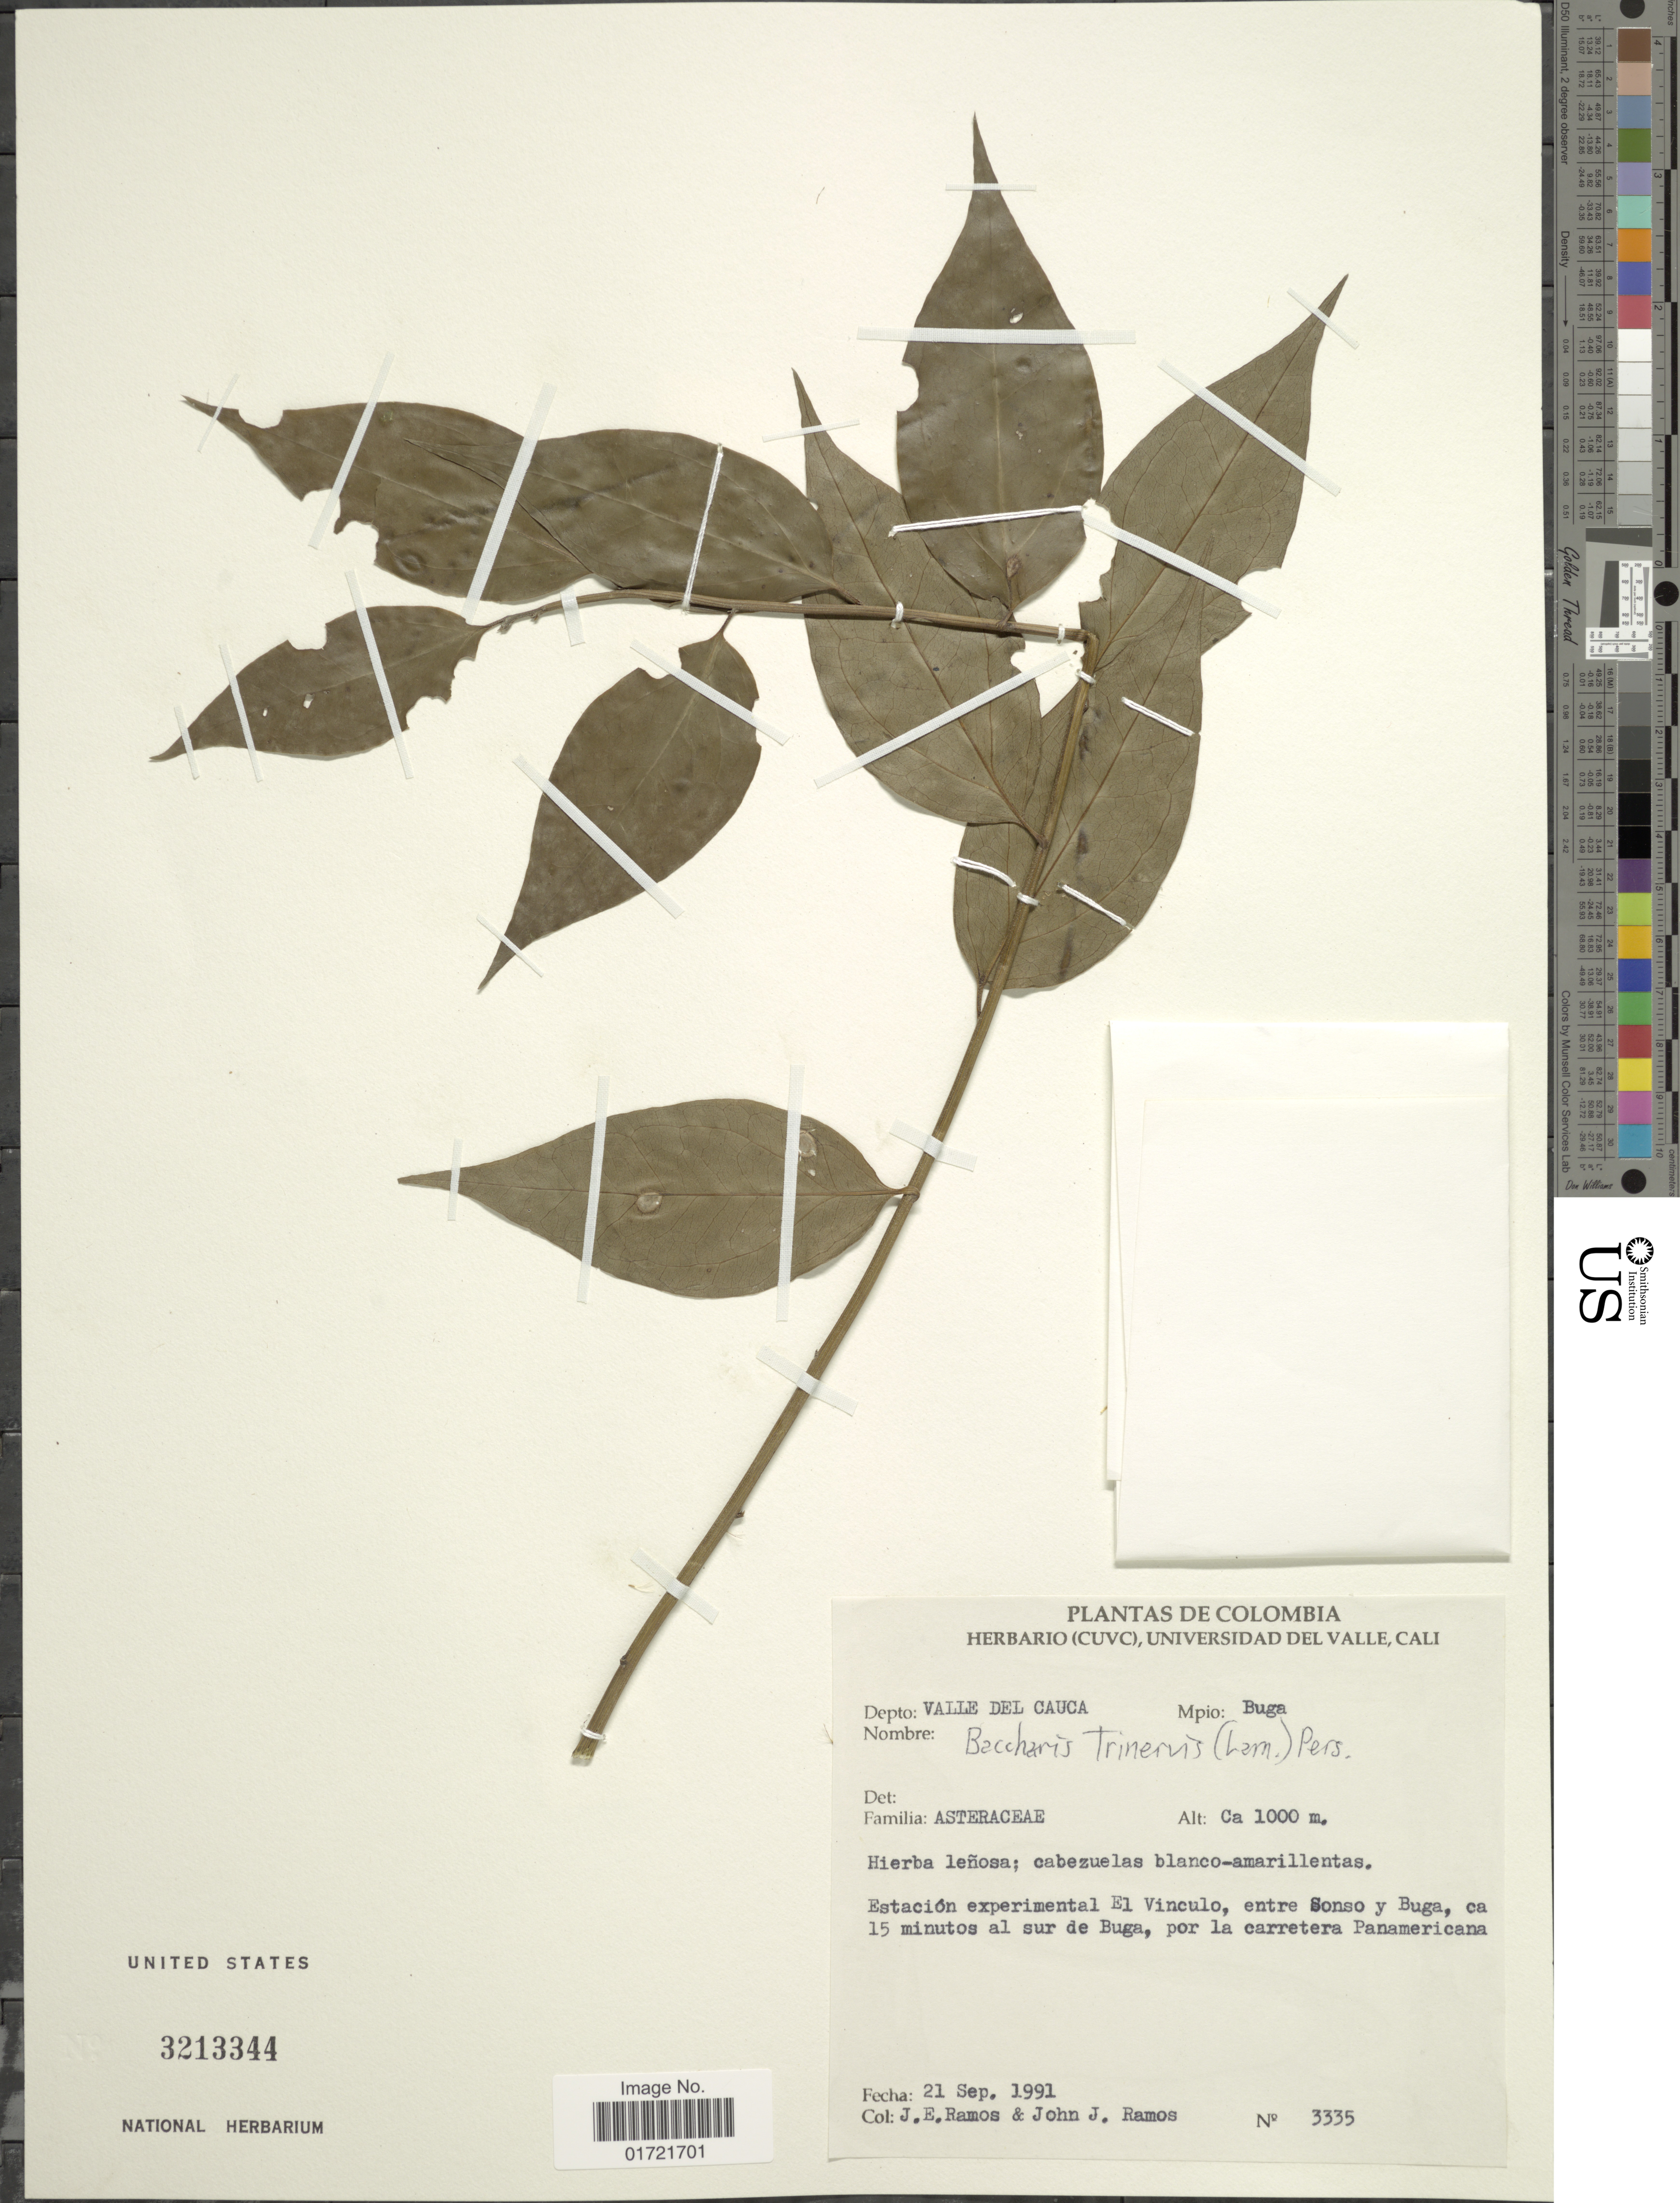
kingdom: Plantae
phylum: Tracheophyta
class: Magnoliopsida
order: Asterales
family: Asteraceae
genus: Baccharis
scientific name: Baccharis trinervis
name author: (Lam.) Pers.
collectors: J. E. Ramos & J. J. Ramos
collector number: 3335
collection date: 1991-09-21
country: Colombia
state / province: Valle del Cauca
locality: Depto.: Valle Del Cauca, Mpio: Buga, Estacion experimental El Vinculo, entre Sonso u Buga, 15 minutos al sur de Buga, por la carretera Panamericana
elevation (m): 1000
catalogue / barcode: US 3213344